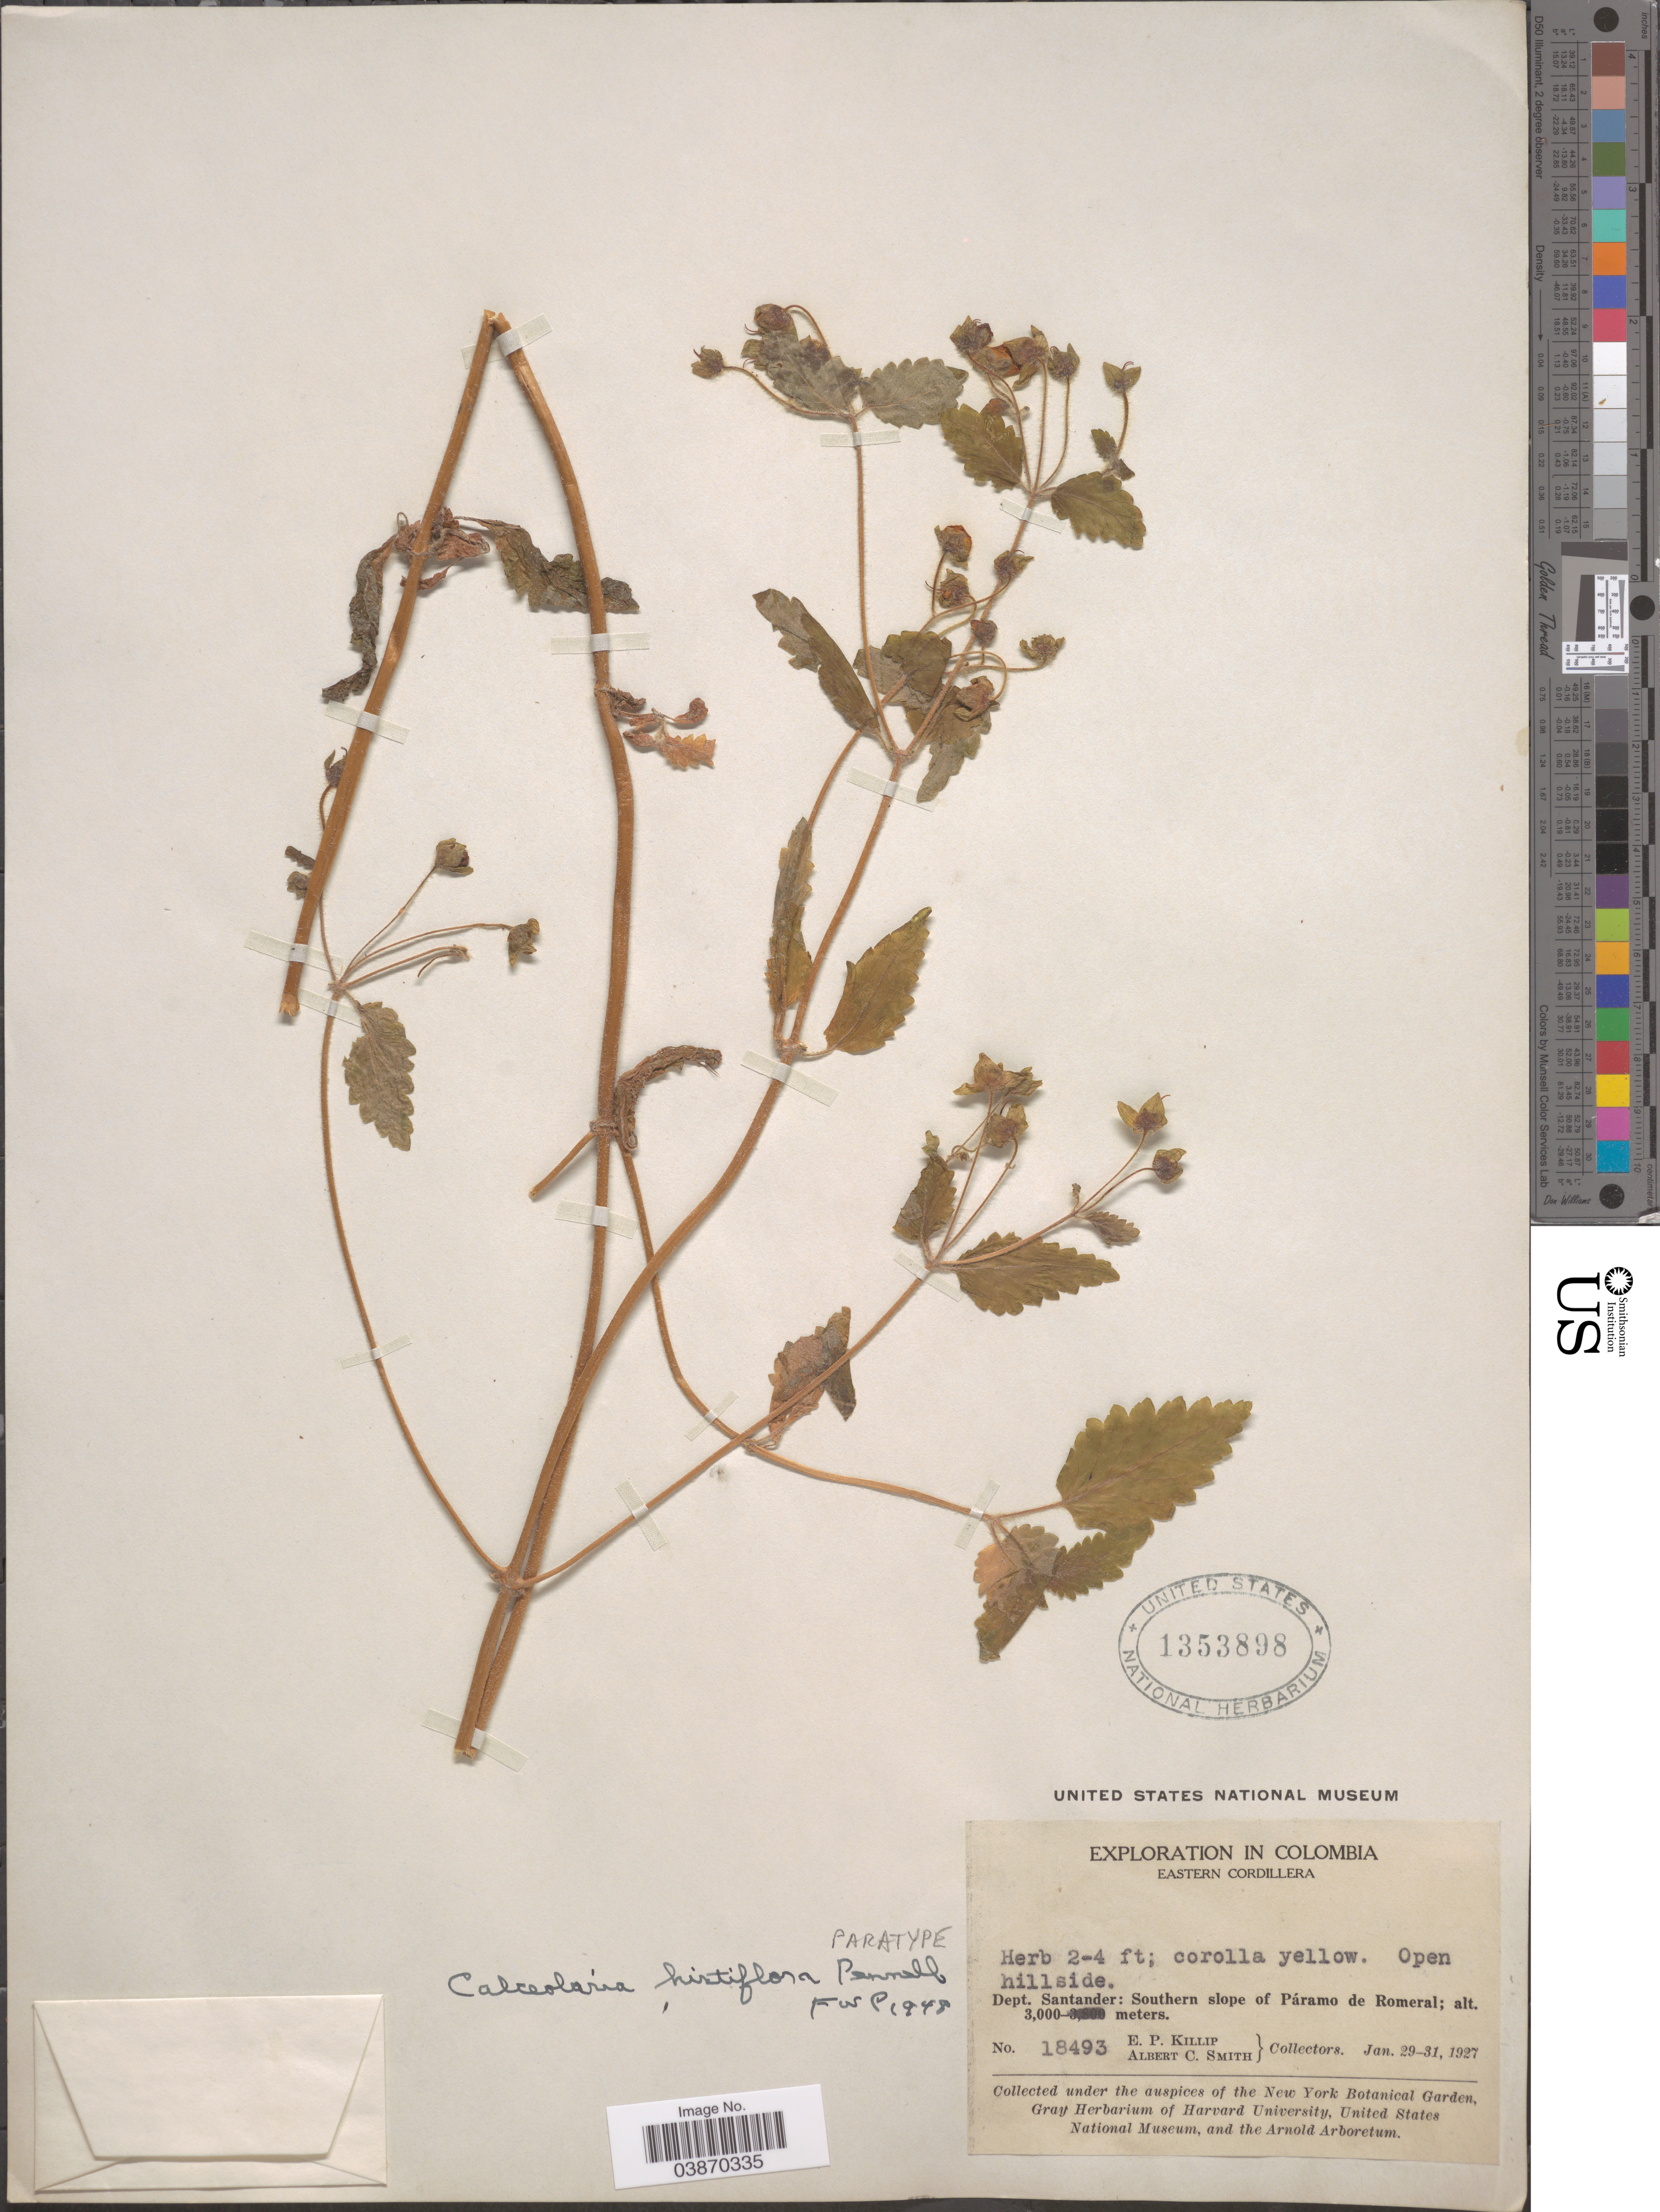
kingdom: Plantae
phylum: Tracheophyta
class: Magnoliopsida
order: Lamiales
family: Calceolariaceae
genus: Calceolaria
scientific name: Calceolaria hirtiflora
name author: Pennell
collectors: E. P. Killip & A. C. Smith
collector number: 18493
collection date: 1927-01-29/1927-01-31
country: Colombia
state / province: Santander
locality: Eastern Cordillera. Southern slope of Páramo de Romeral.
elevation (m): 3000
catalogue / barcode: US 1353898